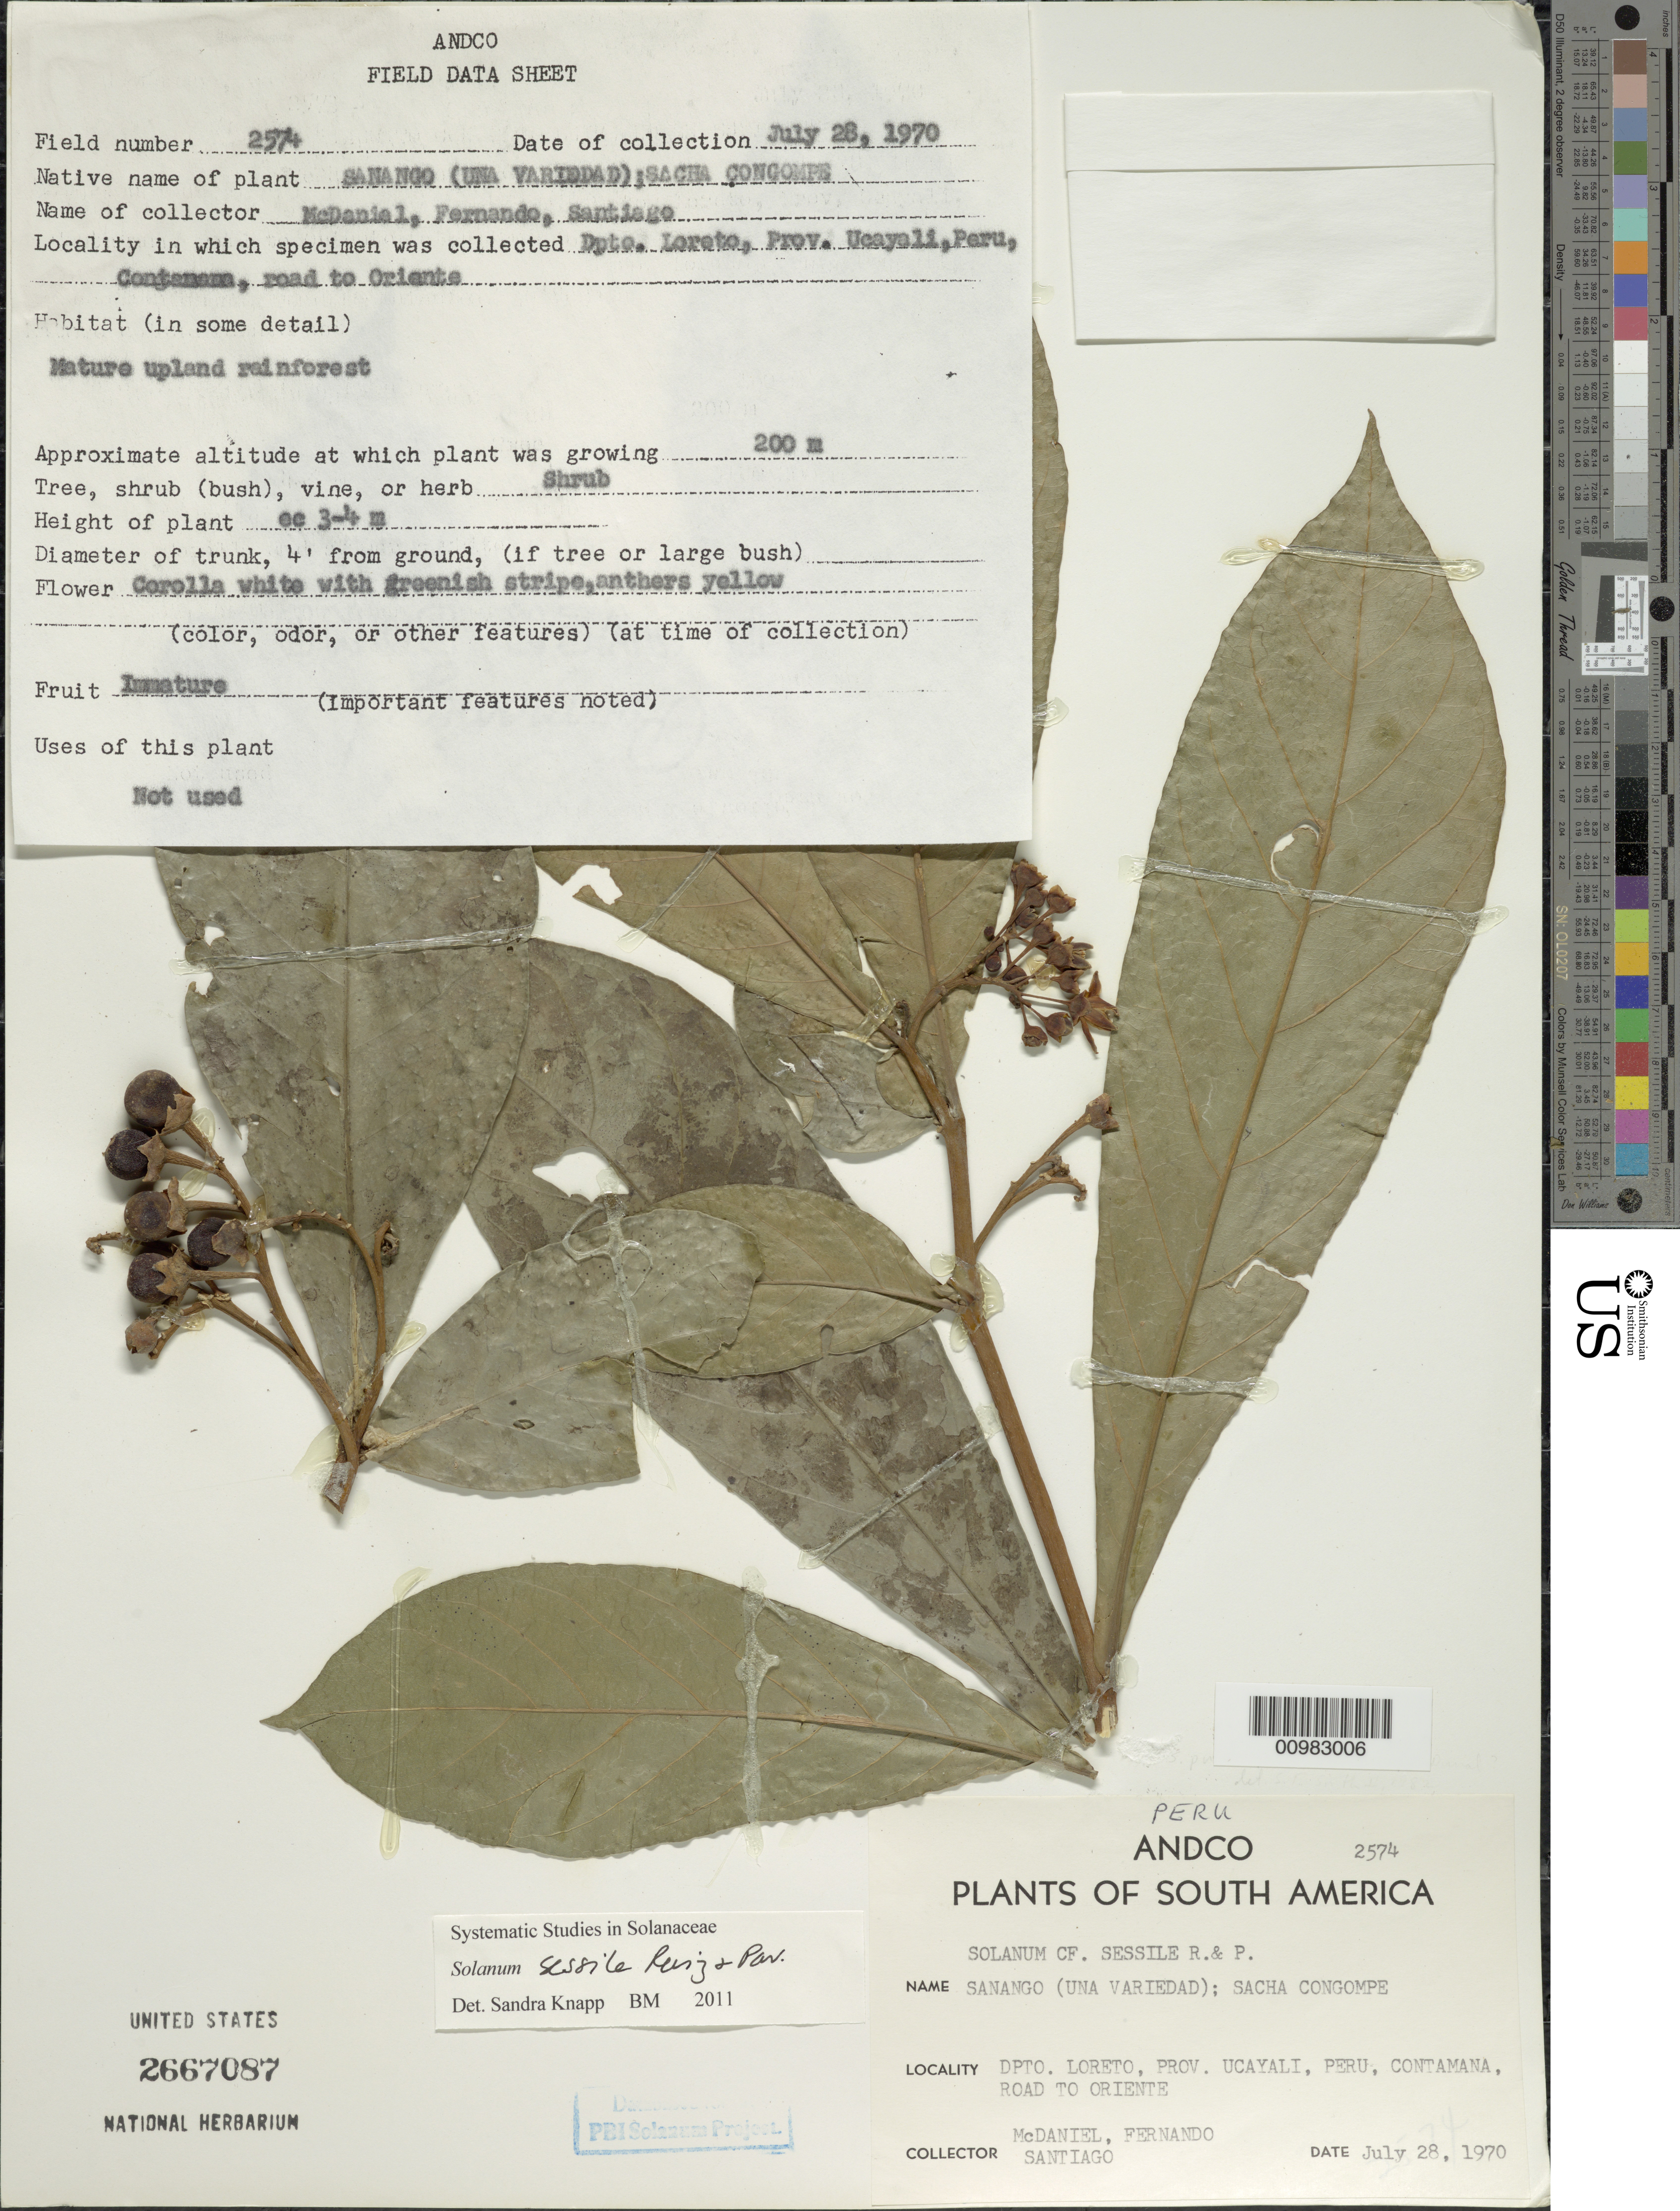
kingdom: Plantae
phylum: Tracheophyta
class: Magnoliopsida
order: Solanales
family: Solanaceae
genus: Solanum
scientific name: Solanum sessile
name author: Ruiz & Pav.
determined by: Knapp, S. D.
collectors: S. McDaniel, -- Fernando & -. Santiago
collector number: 2574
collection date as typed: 28 Jul 1970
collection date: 1970-07-28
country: Peru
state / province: Ucayali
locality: road to Oriente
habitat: mature upland rainforest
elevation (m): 200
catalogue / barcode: US 2667087